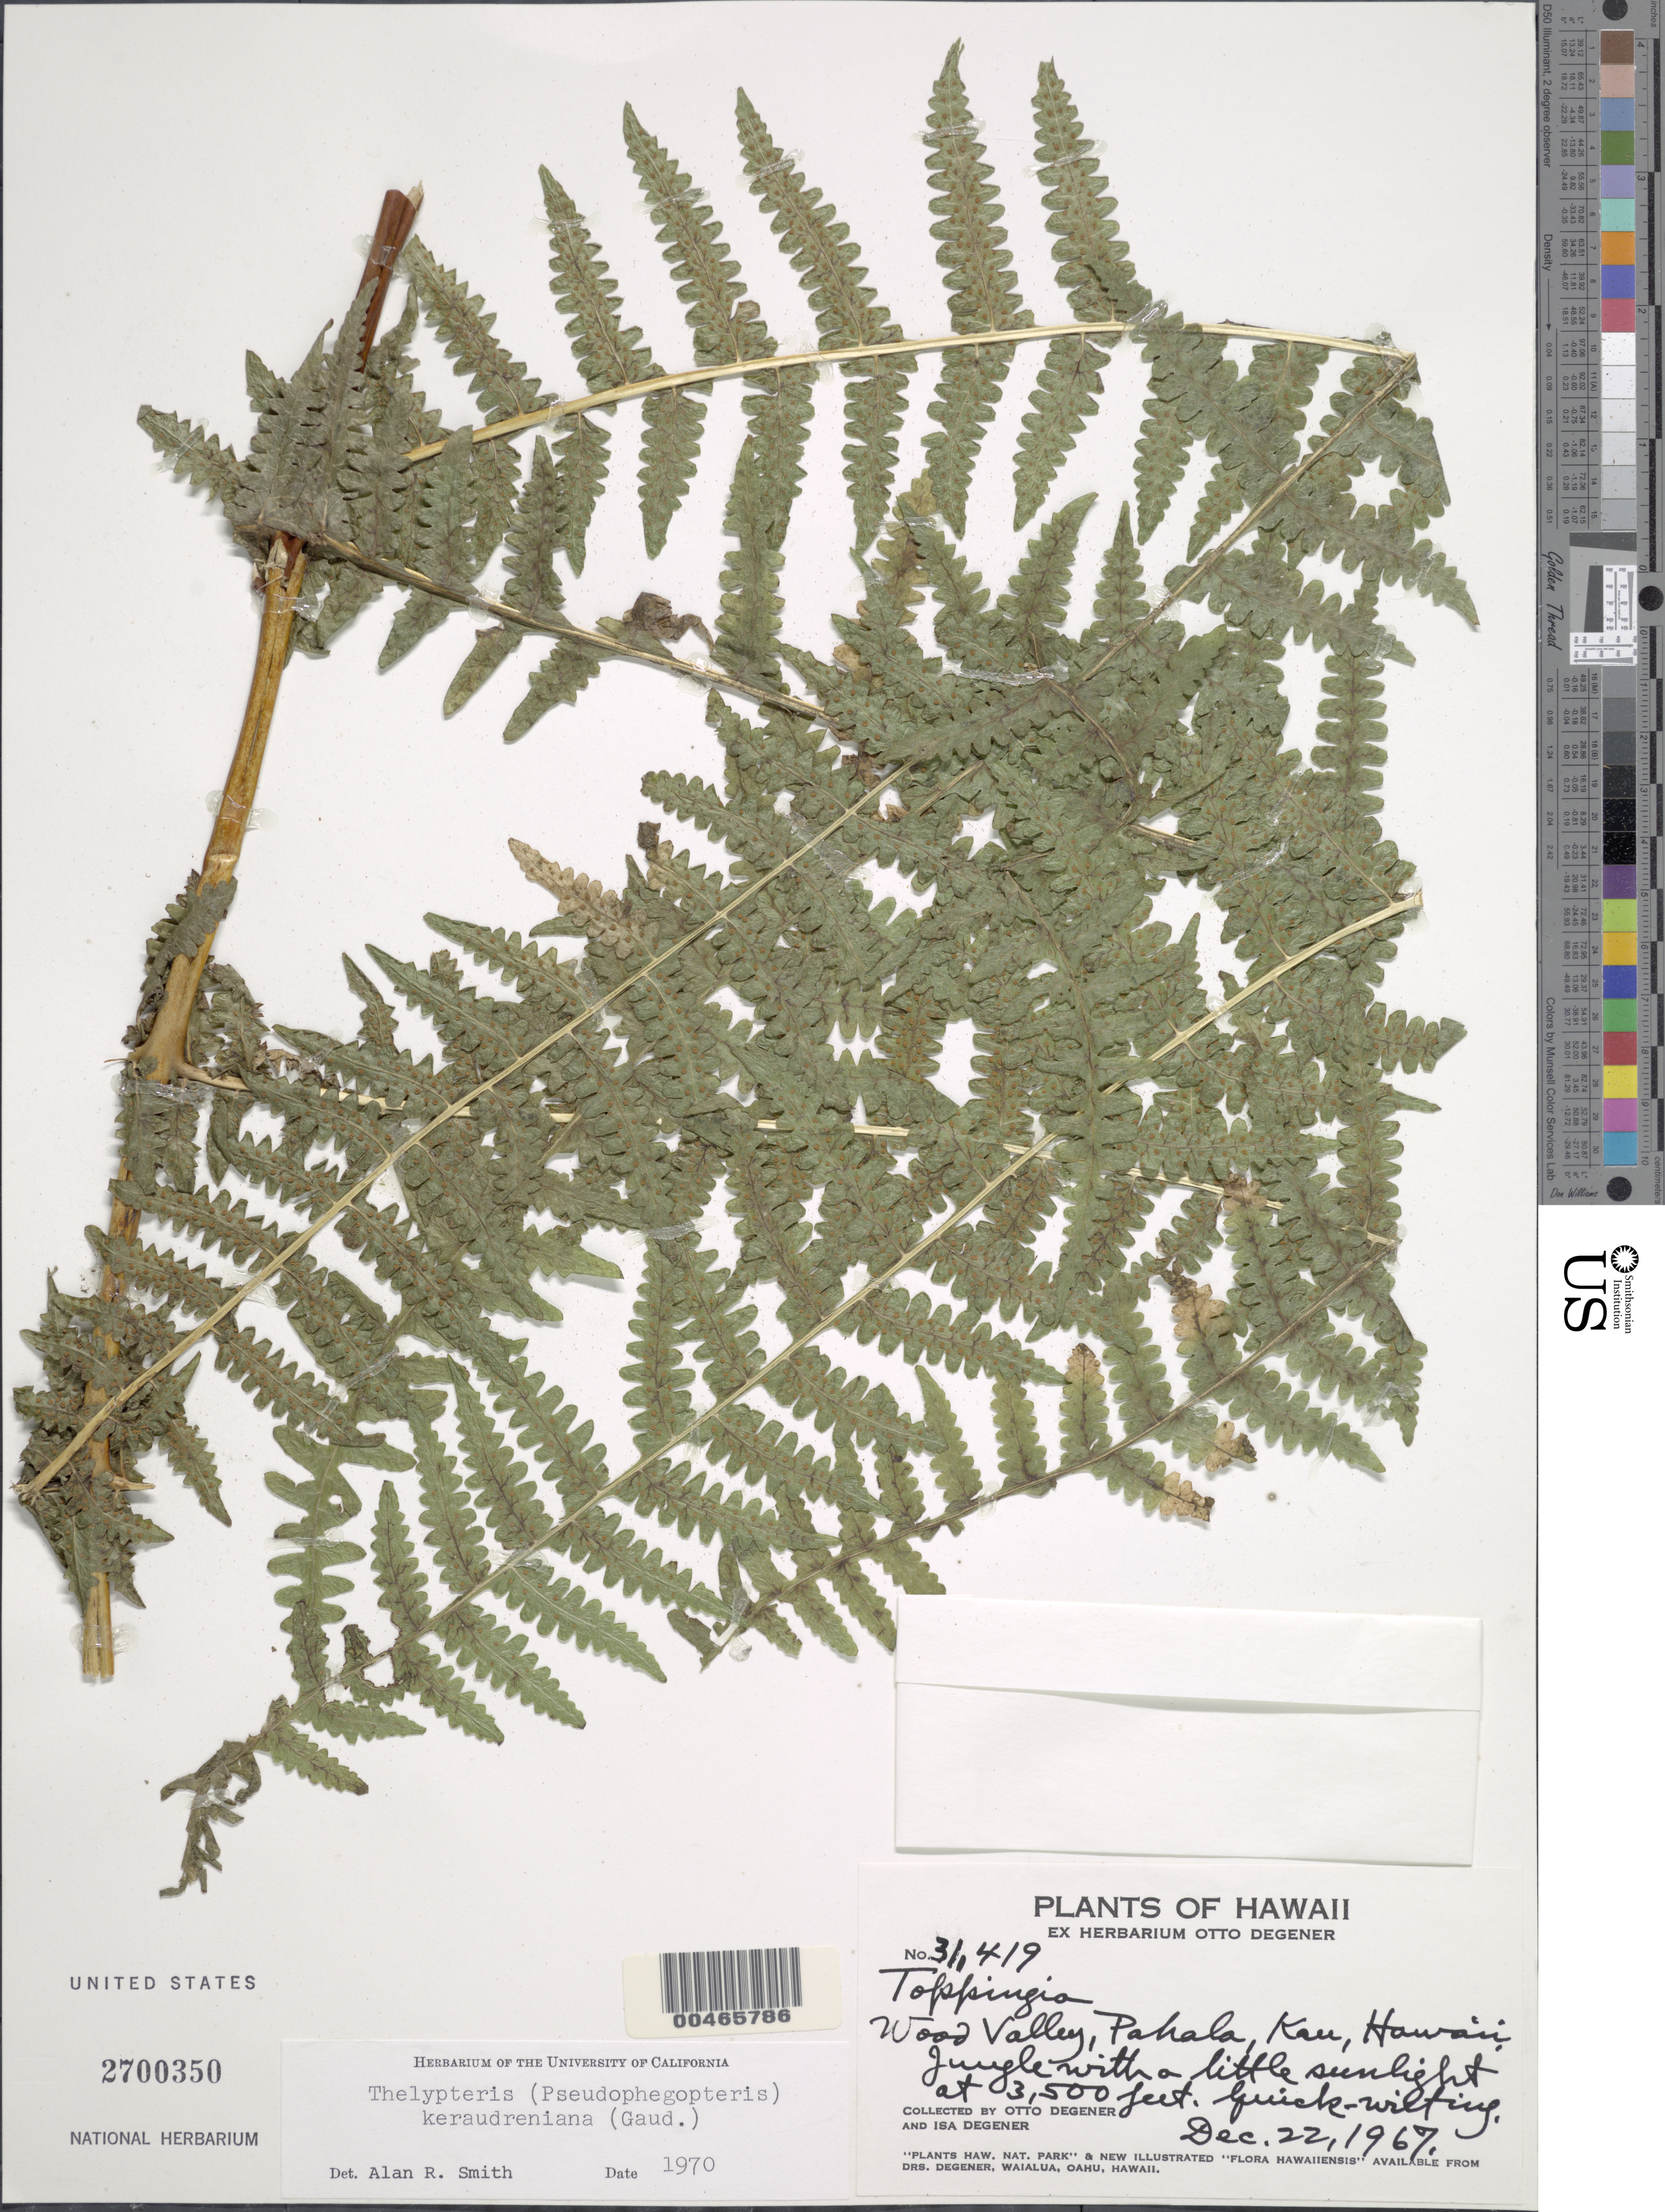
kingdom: Plantae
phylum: Tracheophyta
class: Polypodiopsida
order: Polypodiales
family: Thelypteridaceae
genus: Pseudophegopteris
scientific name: Pseudophegopteris keraudreniana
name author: (Gaudich.) Holttum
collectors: O. Degener & I. Degener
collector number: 31419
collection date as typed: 22 Dec 1967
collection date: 1967-12-22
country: United States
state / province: Hawaii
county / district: Hawaii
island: Hawaii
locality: Wood Valley, Pahala, Kau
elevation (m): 1067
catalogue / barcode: US 2700350